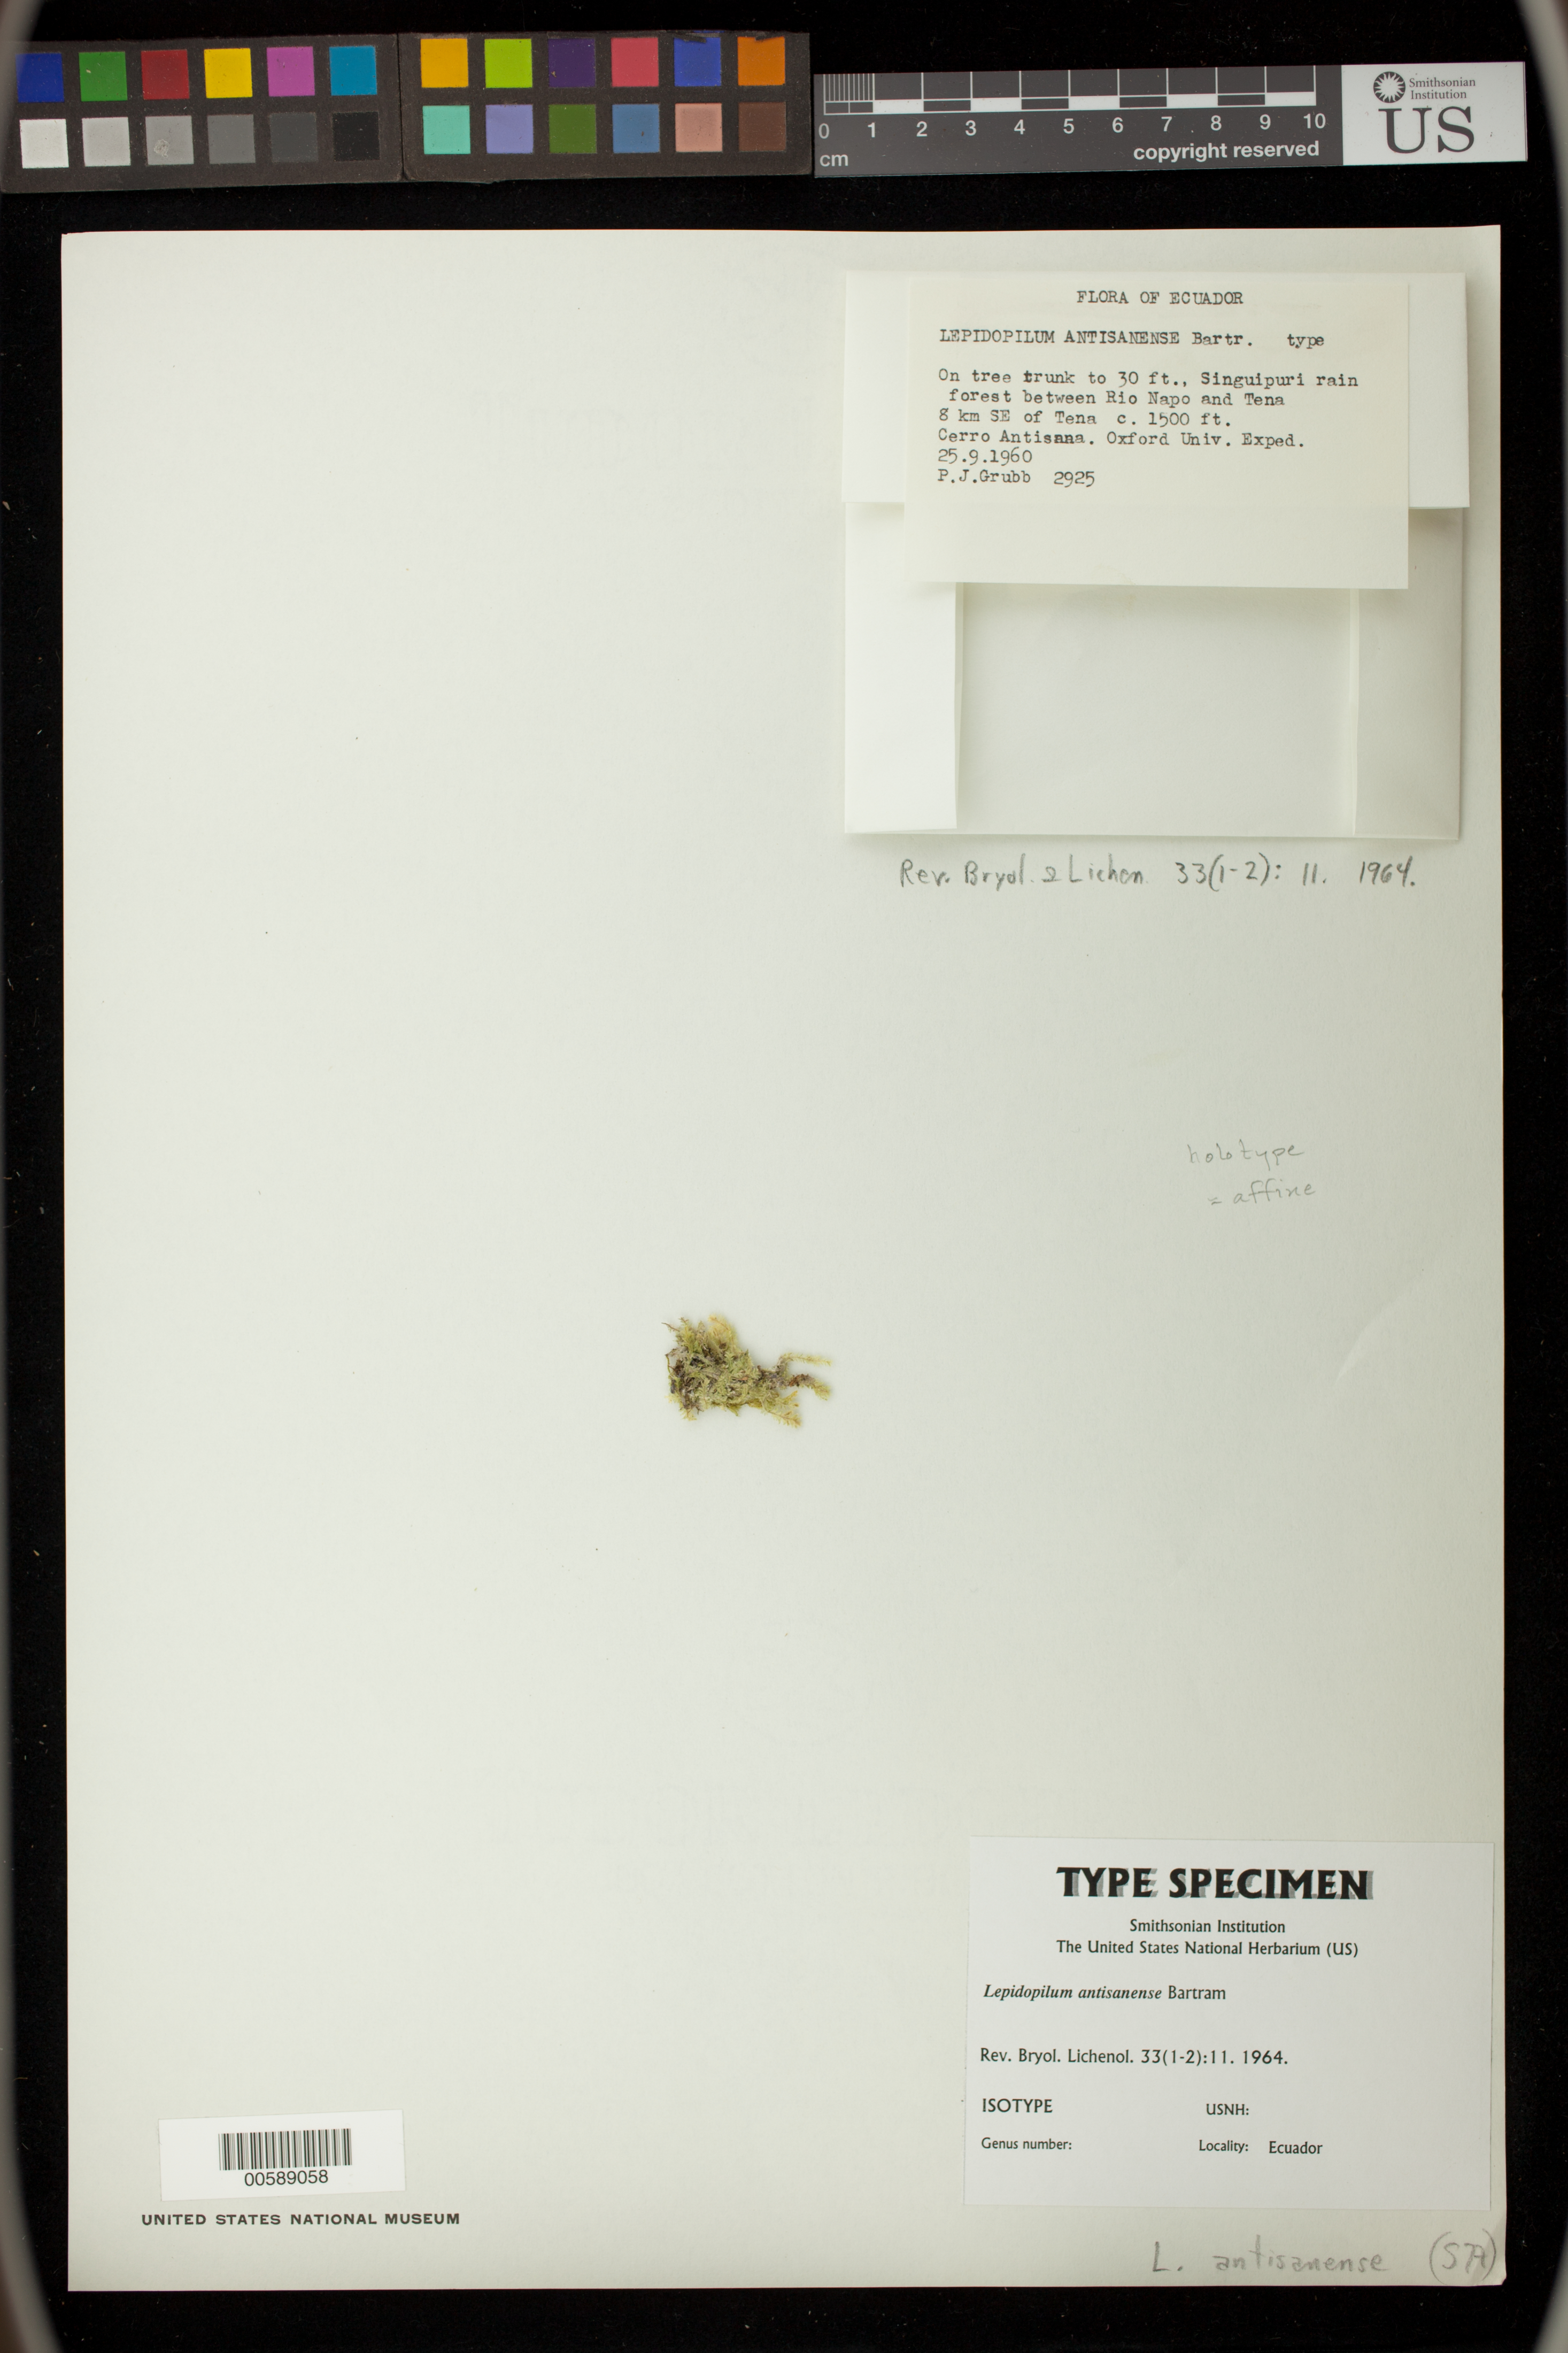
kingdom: Plantae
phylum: Bryophyta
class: Bryopsida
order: Hookeriales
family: Pilotrichaceae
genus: Lepidopilum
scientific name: Lepidopilum antisanense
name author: E.B. Bartram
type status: Isotype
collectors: P. J. Grubb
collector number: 2925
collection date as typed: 25 Sep 1960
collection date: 1960-09-25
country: Ecuador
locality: Singuipuri Rain Forest between Rio Napo & Tena.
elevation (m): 457